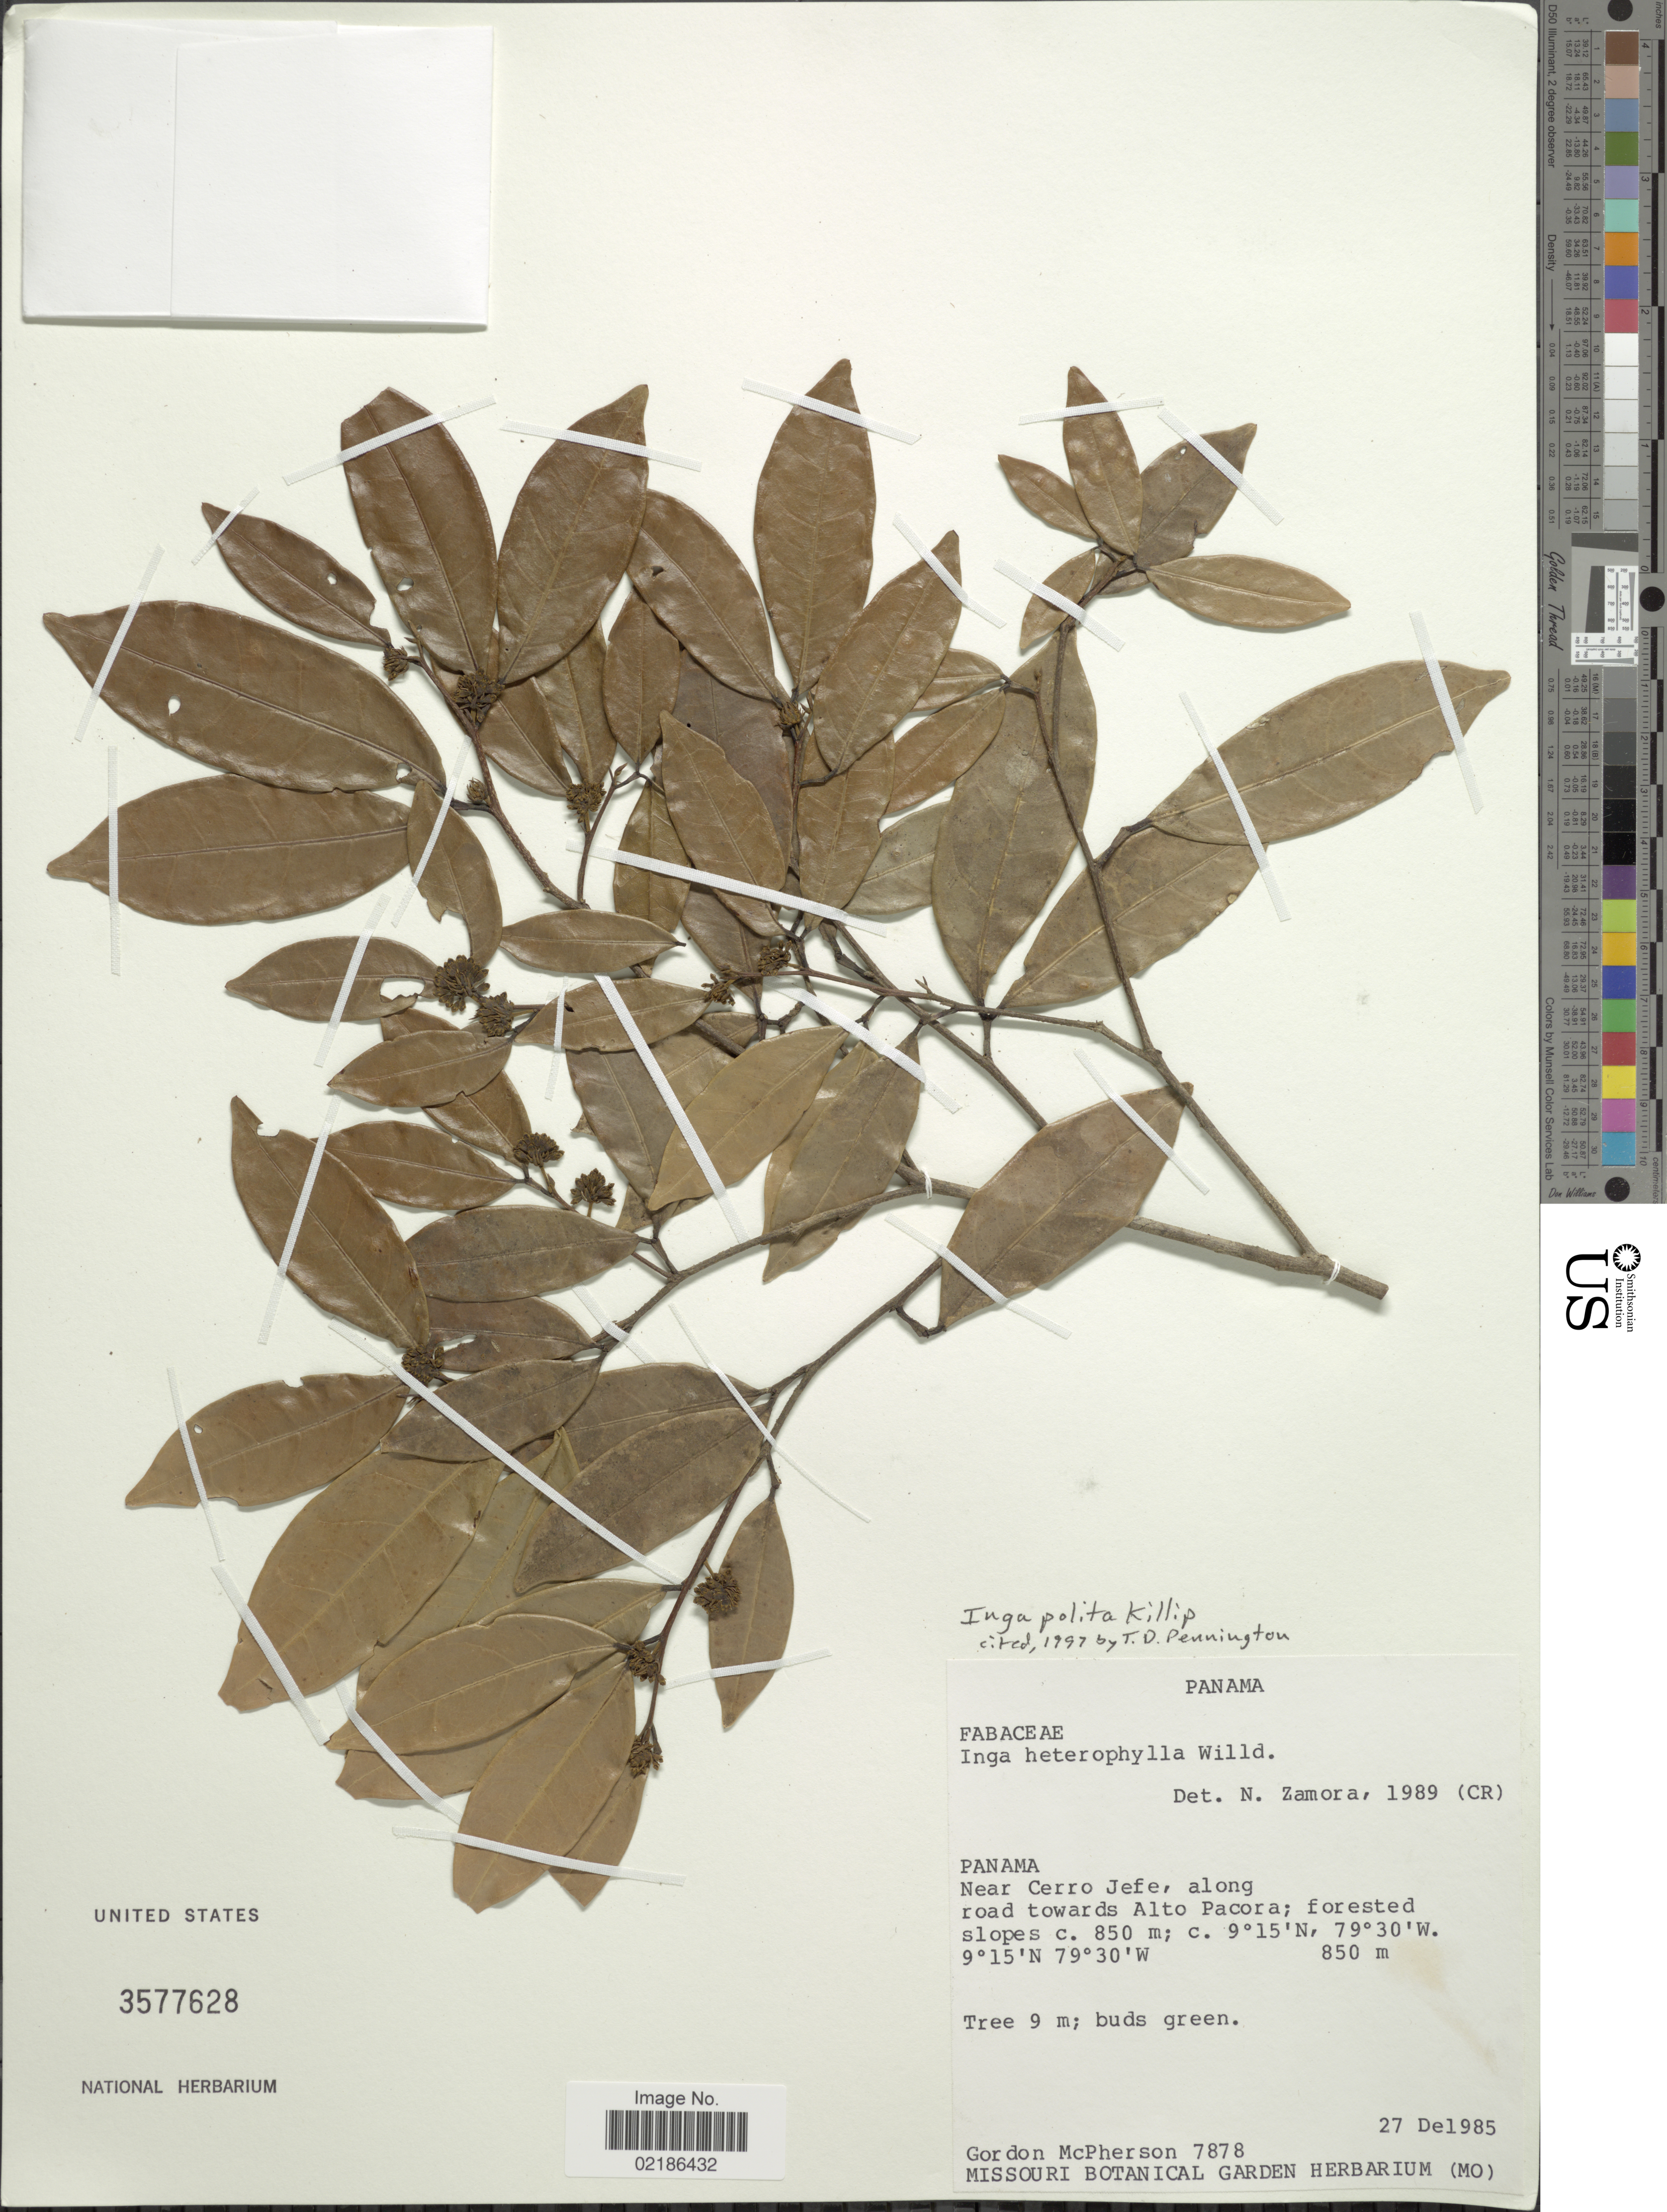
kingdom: Plantae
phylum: Tracheophyta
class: Magnoliopsida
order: Fabales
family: Fabaceae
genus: Inga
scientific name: Inga polita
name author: Killip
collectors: G. D. McPherson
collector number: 7878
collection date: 1985-12-27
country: Panama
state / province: Panamá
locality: Near Cerro Jefe, along road towards Alto Pacora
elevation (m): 850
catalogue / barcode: US 3577628